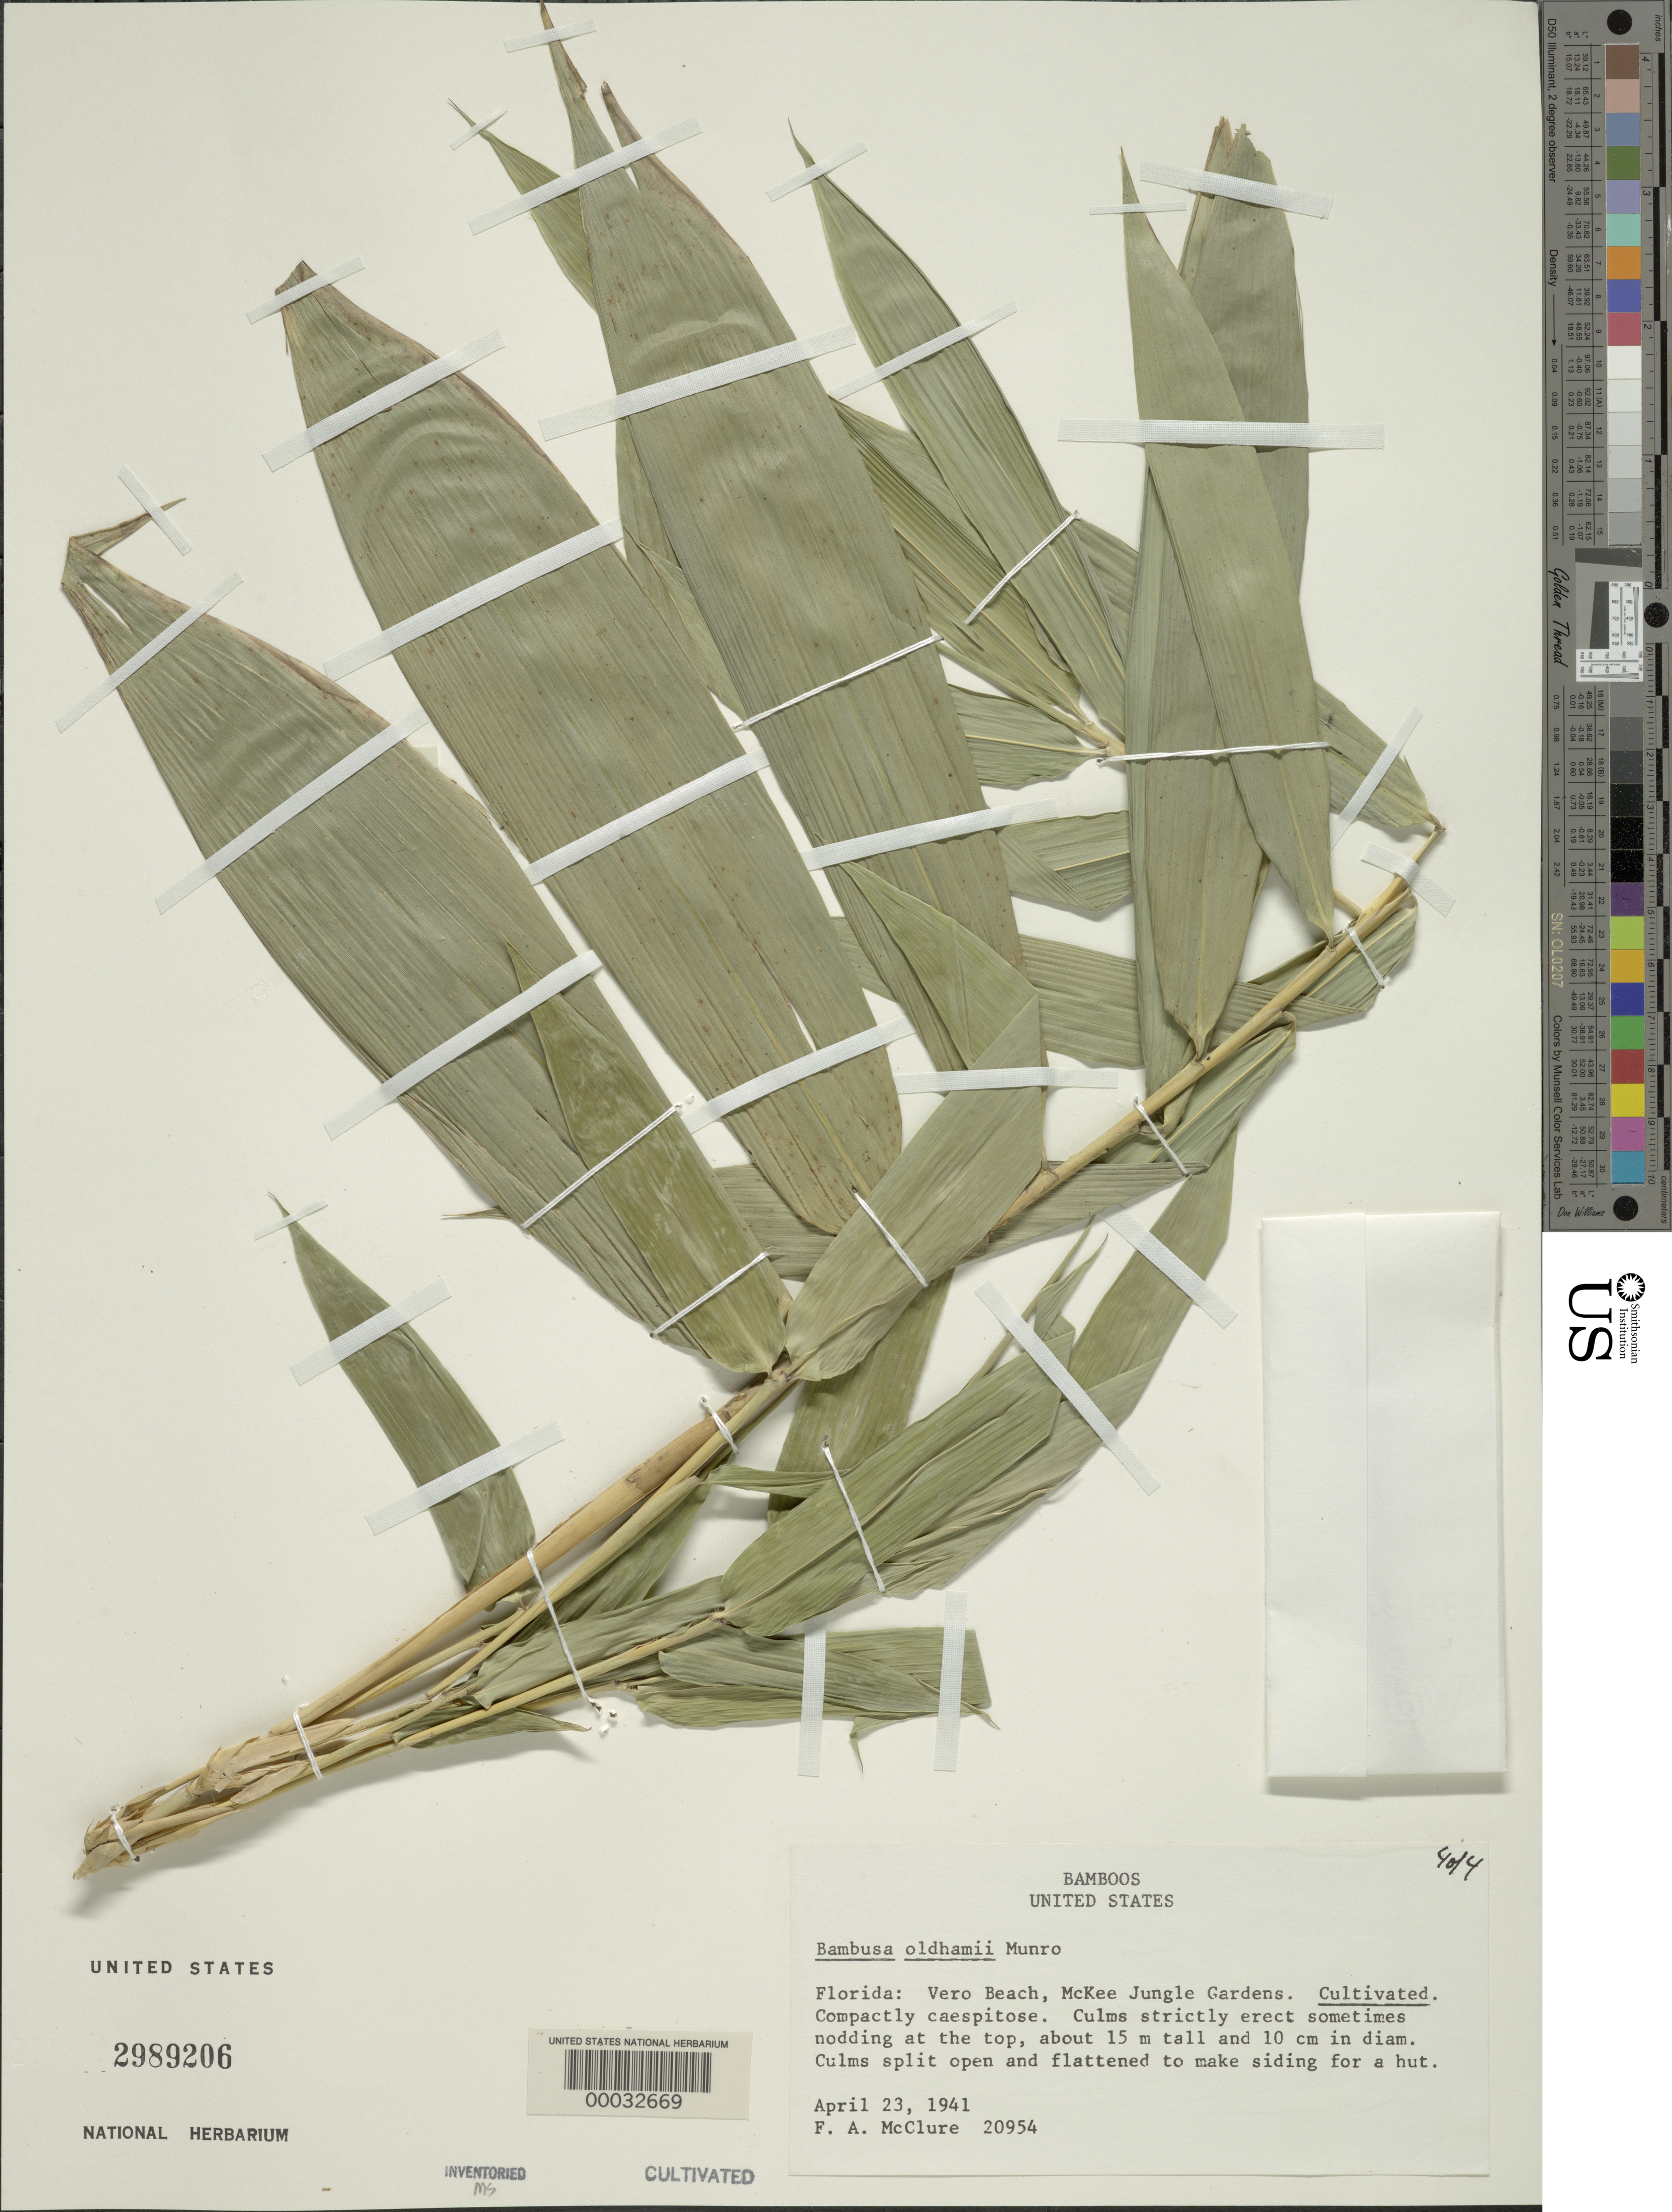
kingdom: Plantae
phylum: Tracheophyta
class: Liliopsida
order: Poales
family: Poaceae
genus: Bambusa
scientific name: Bambusa oldhamii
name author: Munro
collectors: F. A. McClure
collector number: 20954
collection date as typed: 23 Apr 1941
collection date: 1941-04-23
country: United States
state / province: Florida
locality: Mckee jungle gardens-vero beach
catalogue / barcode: US 2989206